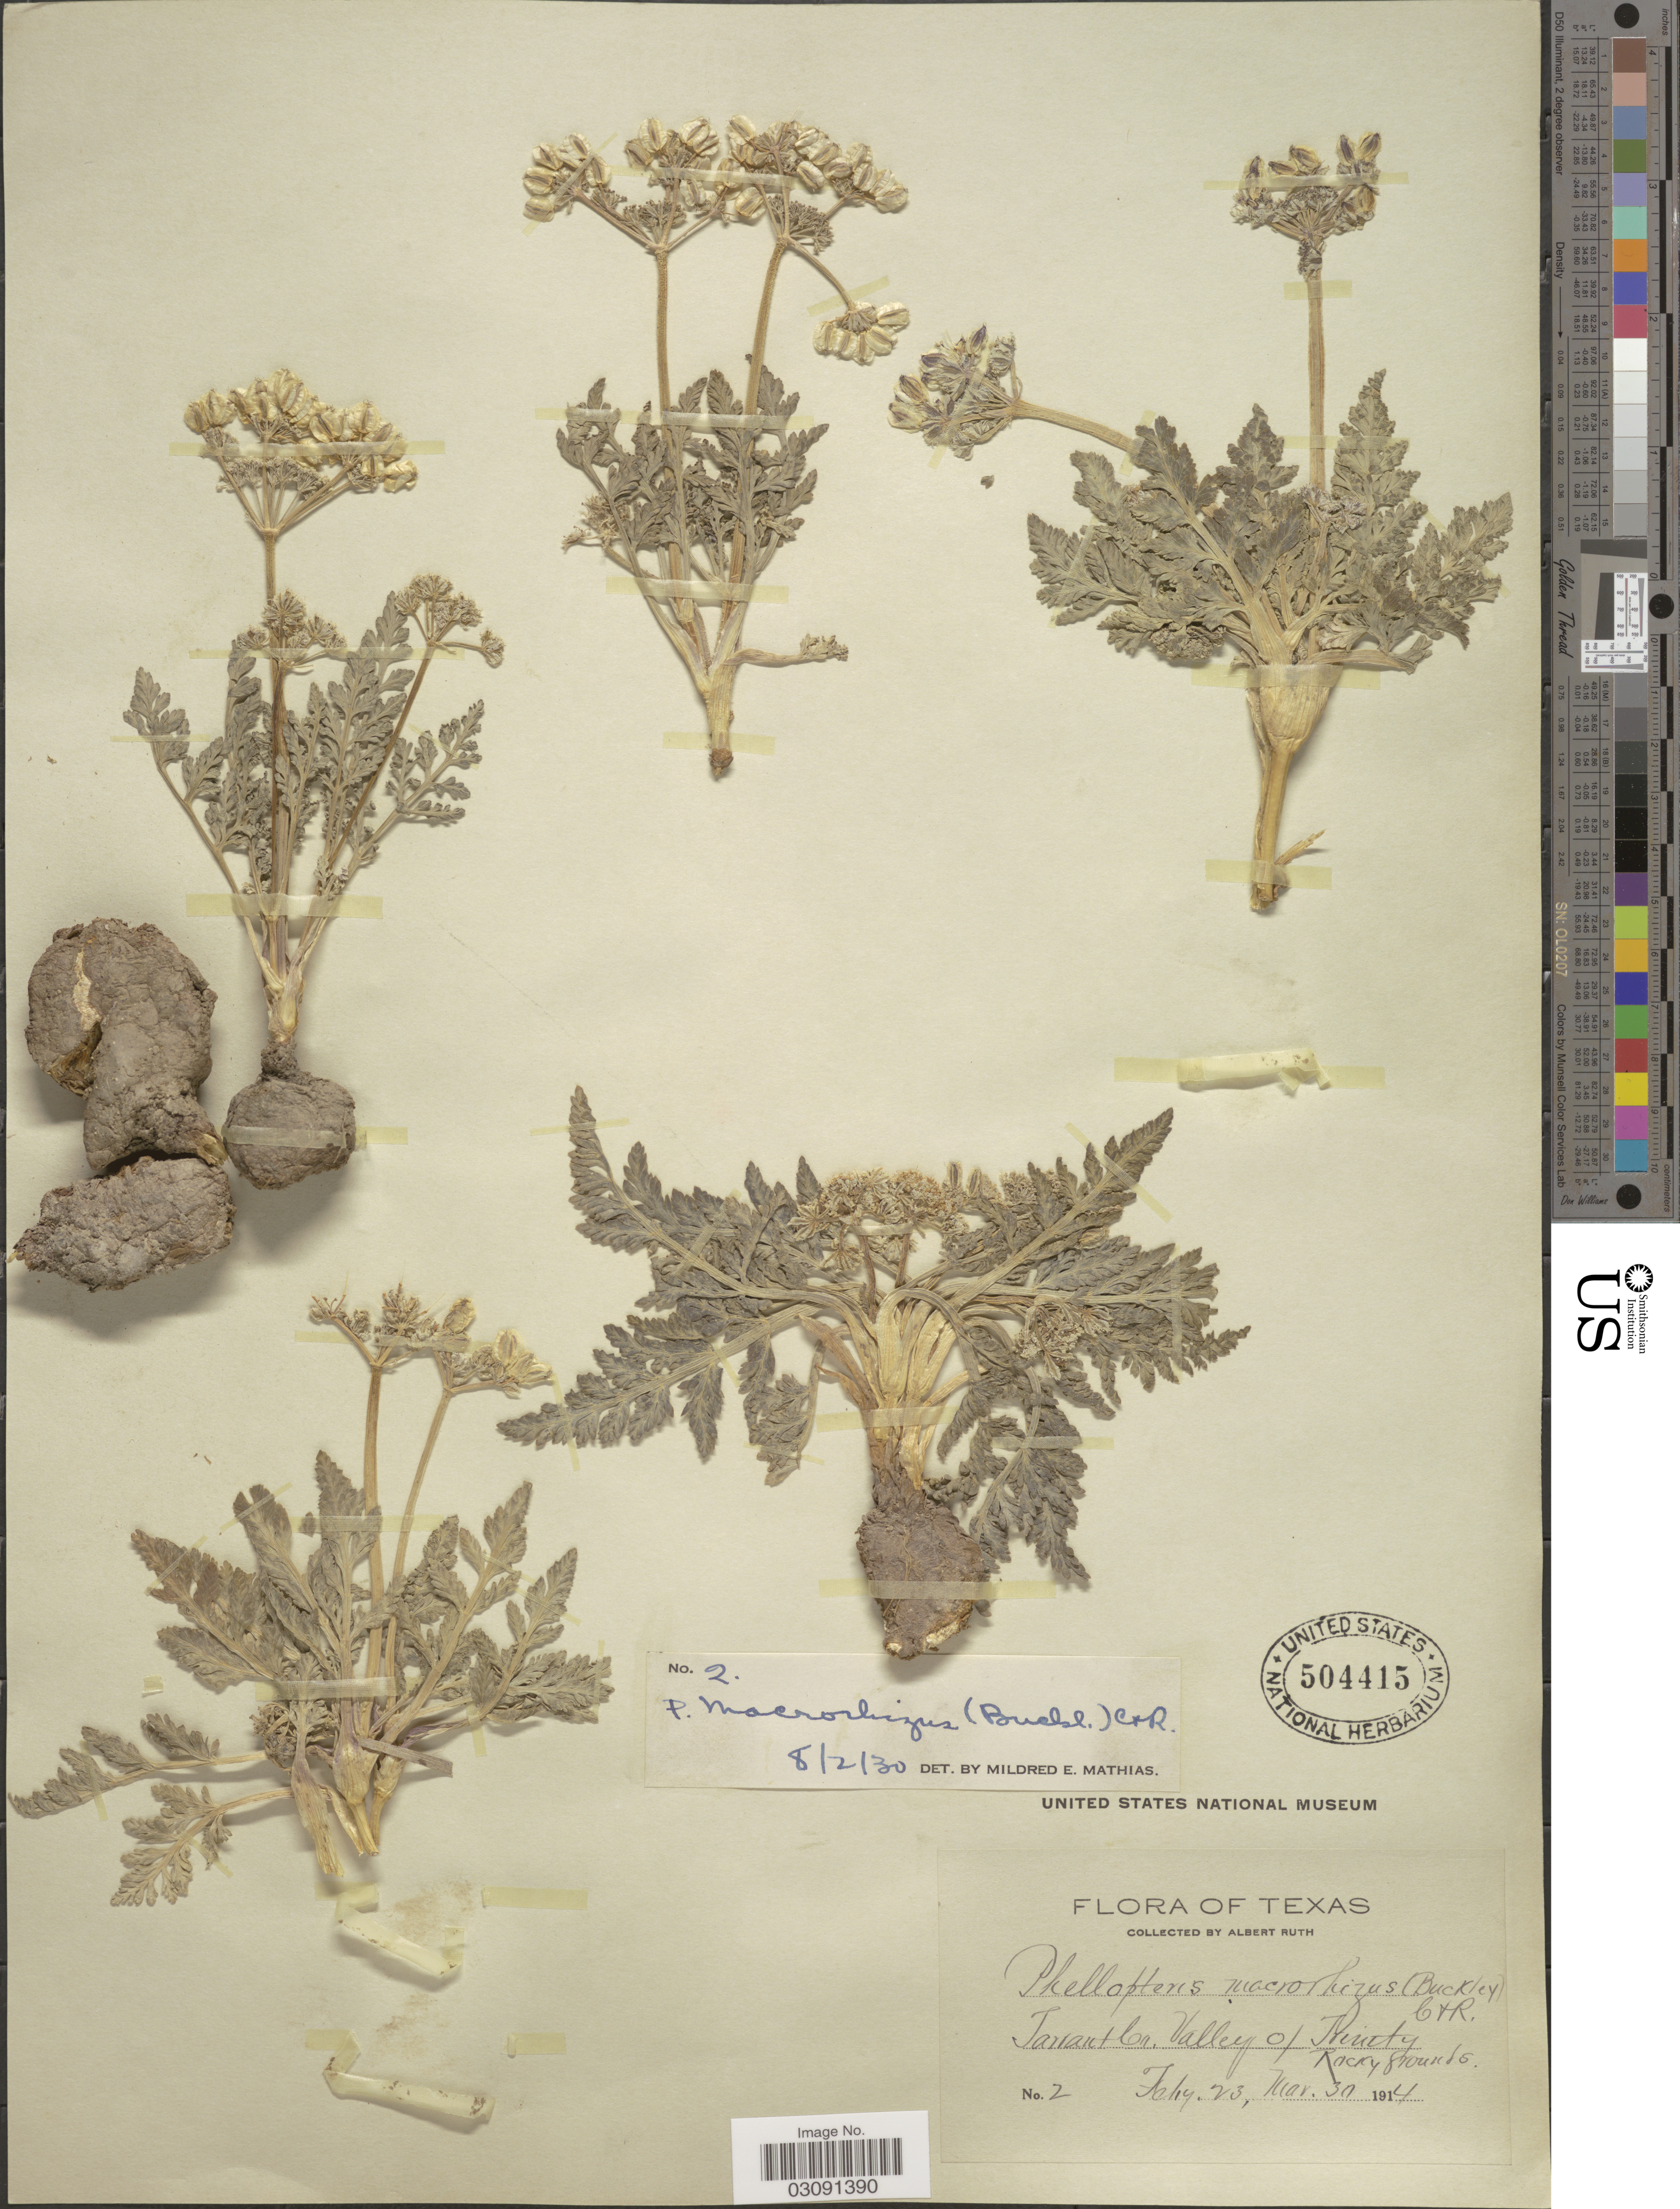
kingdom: Plantae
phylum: Tracheophyta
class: Magnoliopsida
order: Apiales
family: Apiaceae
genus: Cymopterus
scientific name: Cymopterus macrorhizus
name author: Buckley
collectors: A. Ruth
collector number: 2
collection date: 1914-03-30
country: United States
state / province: Texas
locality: Tarrant Co. Valley of Trinity. Rocky Sounds.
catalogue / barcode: US 504415